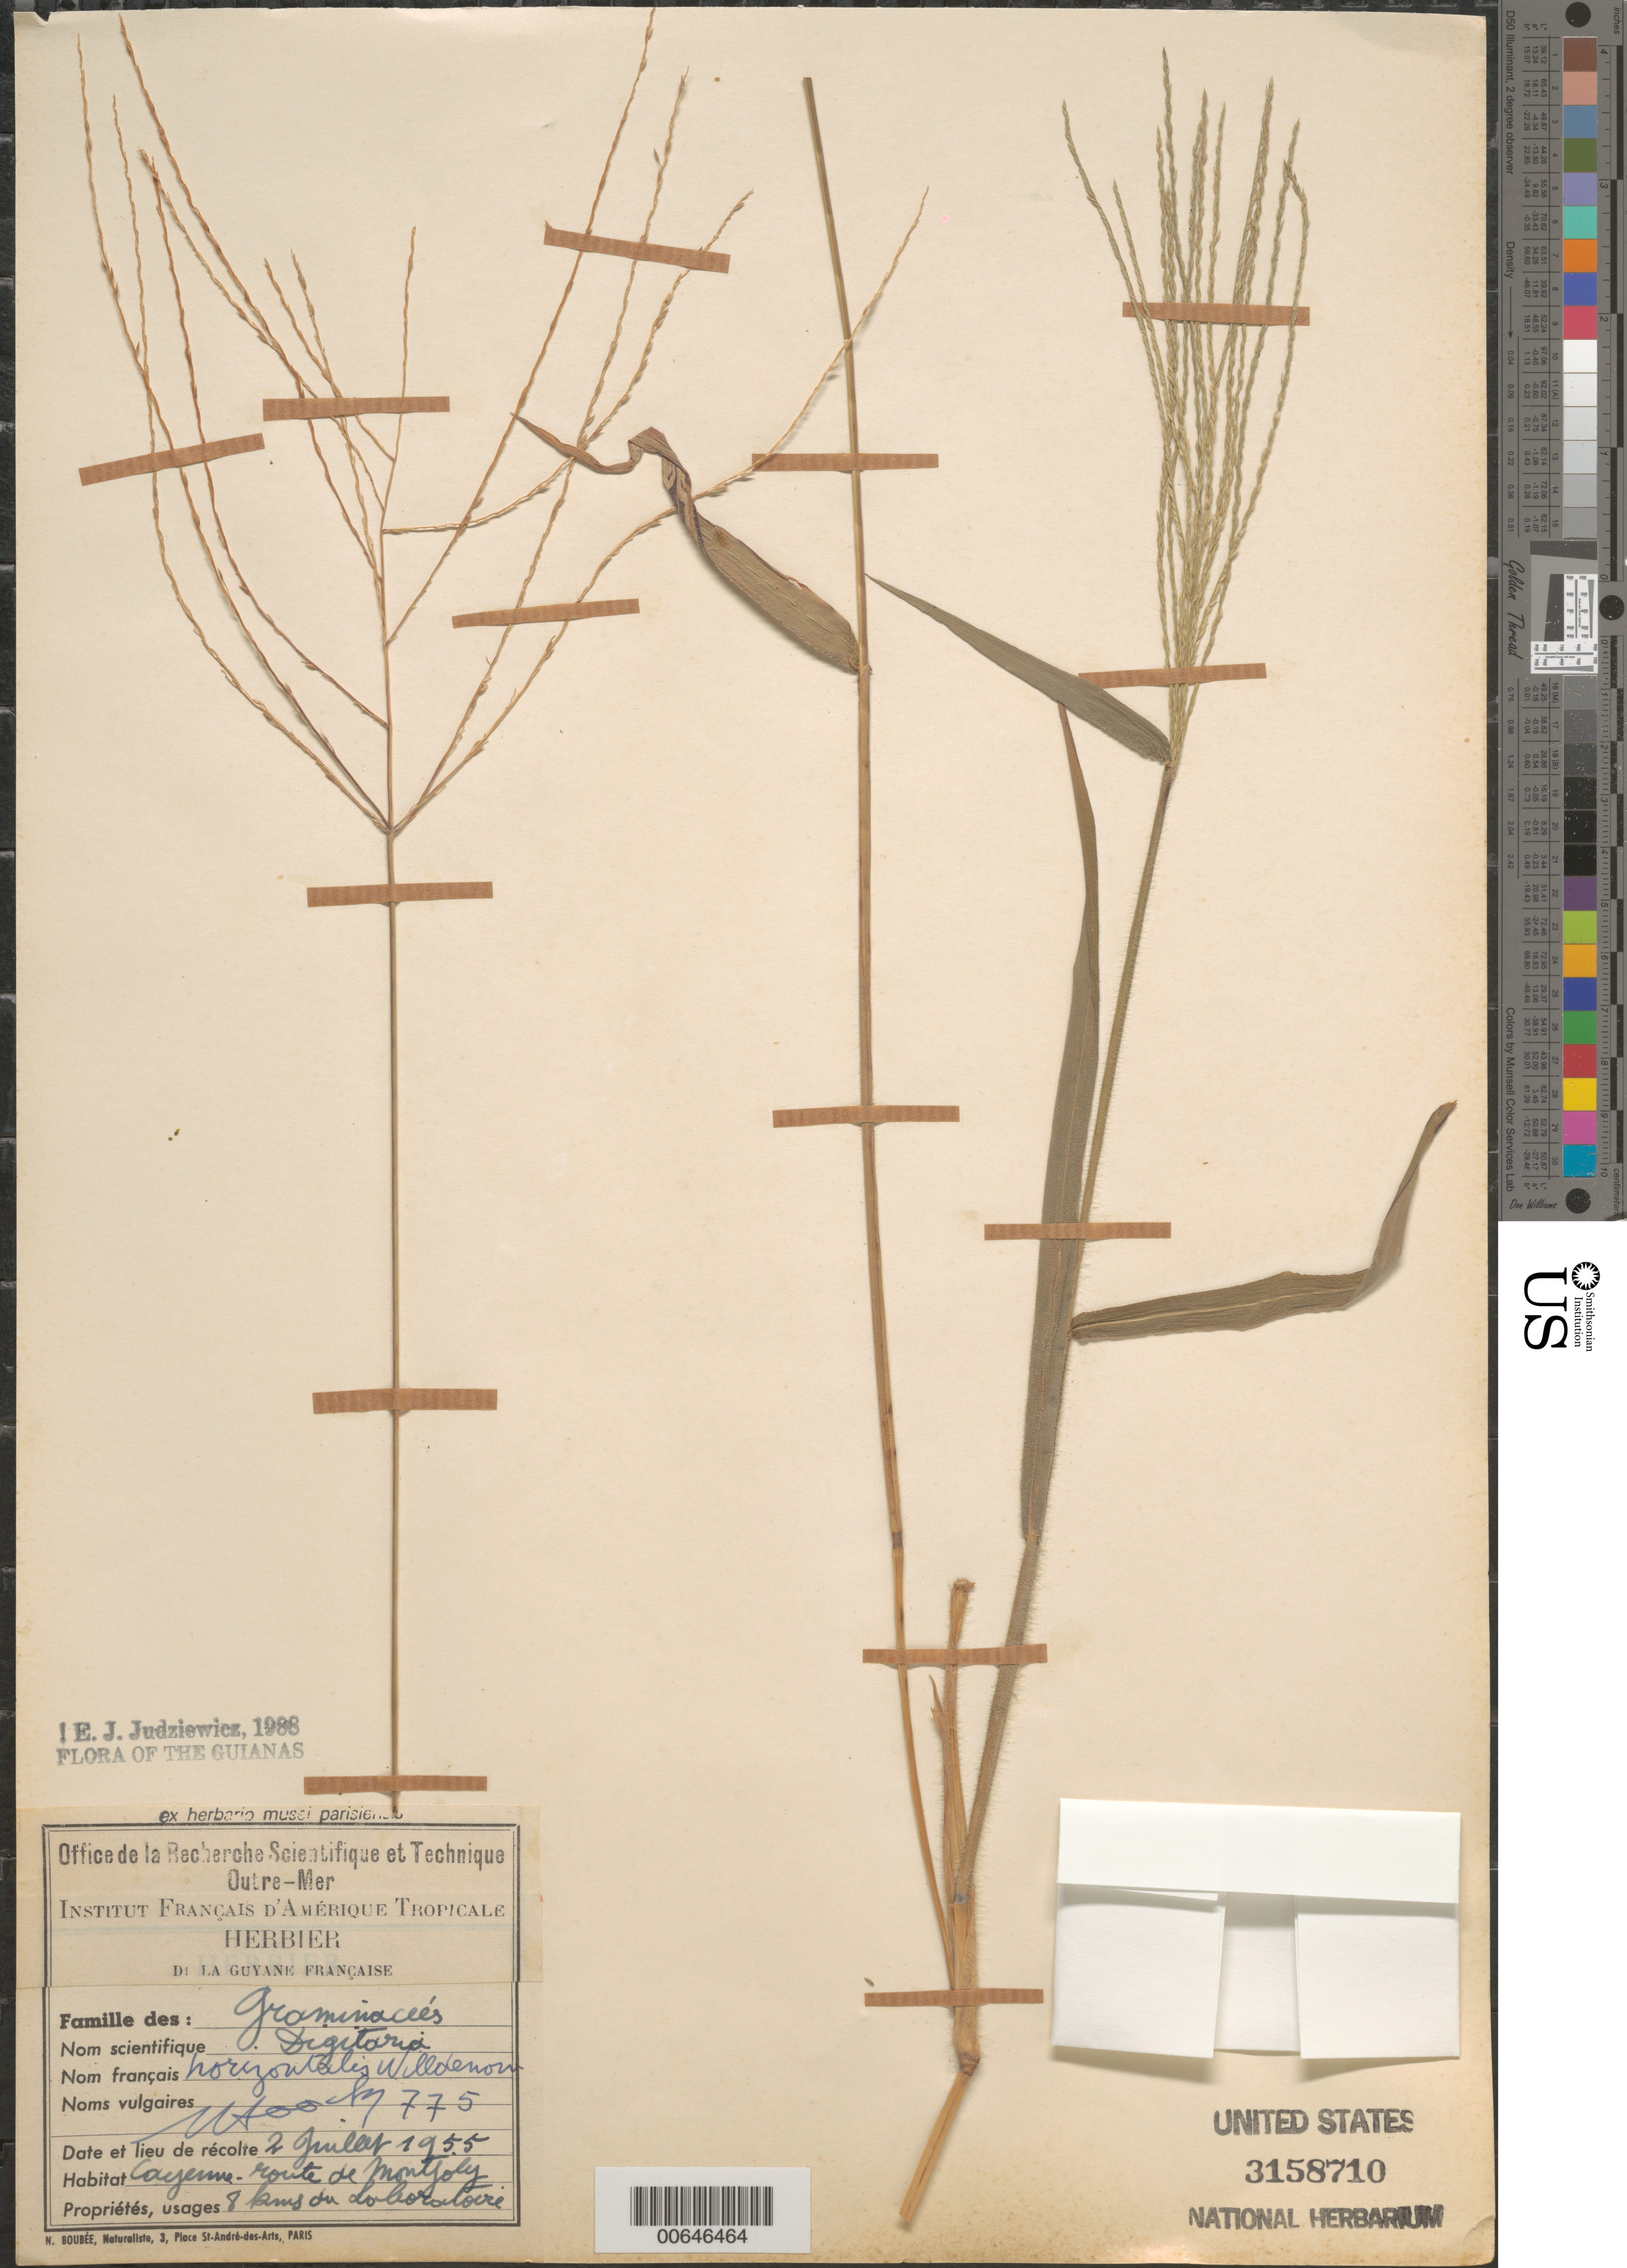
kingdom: Plantae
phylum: Tracheophyta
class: Liliopsida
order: Poales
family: Poaceae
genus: Digitaria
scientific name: Digitaria horizontalis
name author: Willd.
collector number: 775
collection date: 1955-07-02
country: French Guiana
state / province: Cayenne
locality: The Guianas. Cayenne-route de Montjoly 8 kms du Laboratoire.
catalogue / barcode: US 3158710